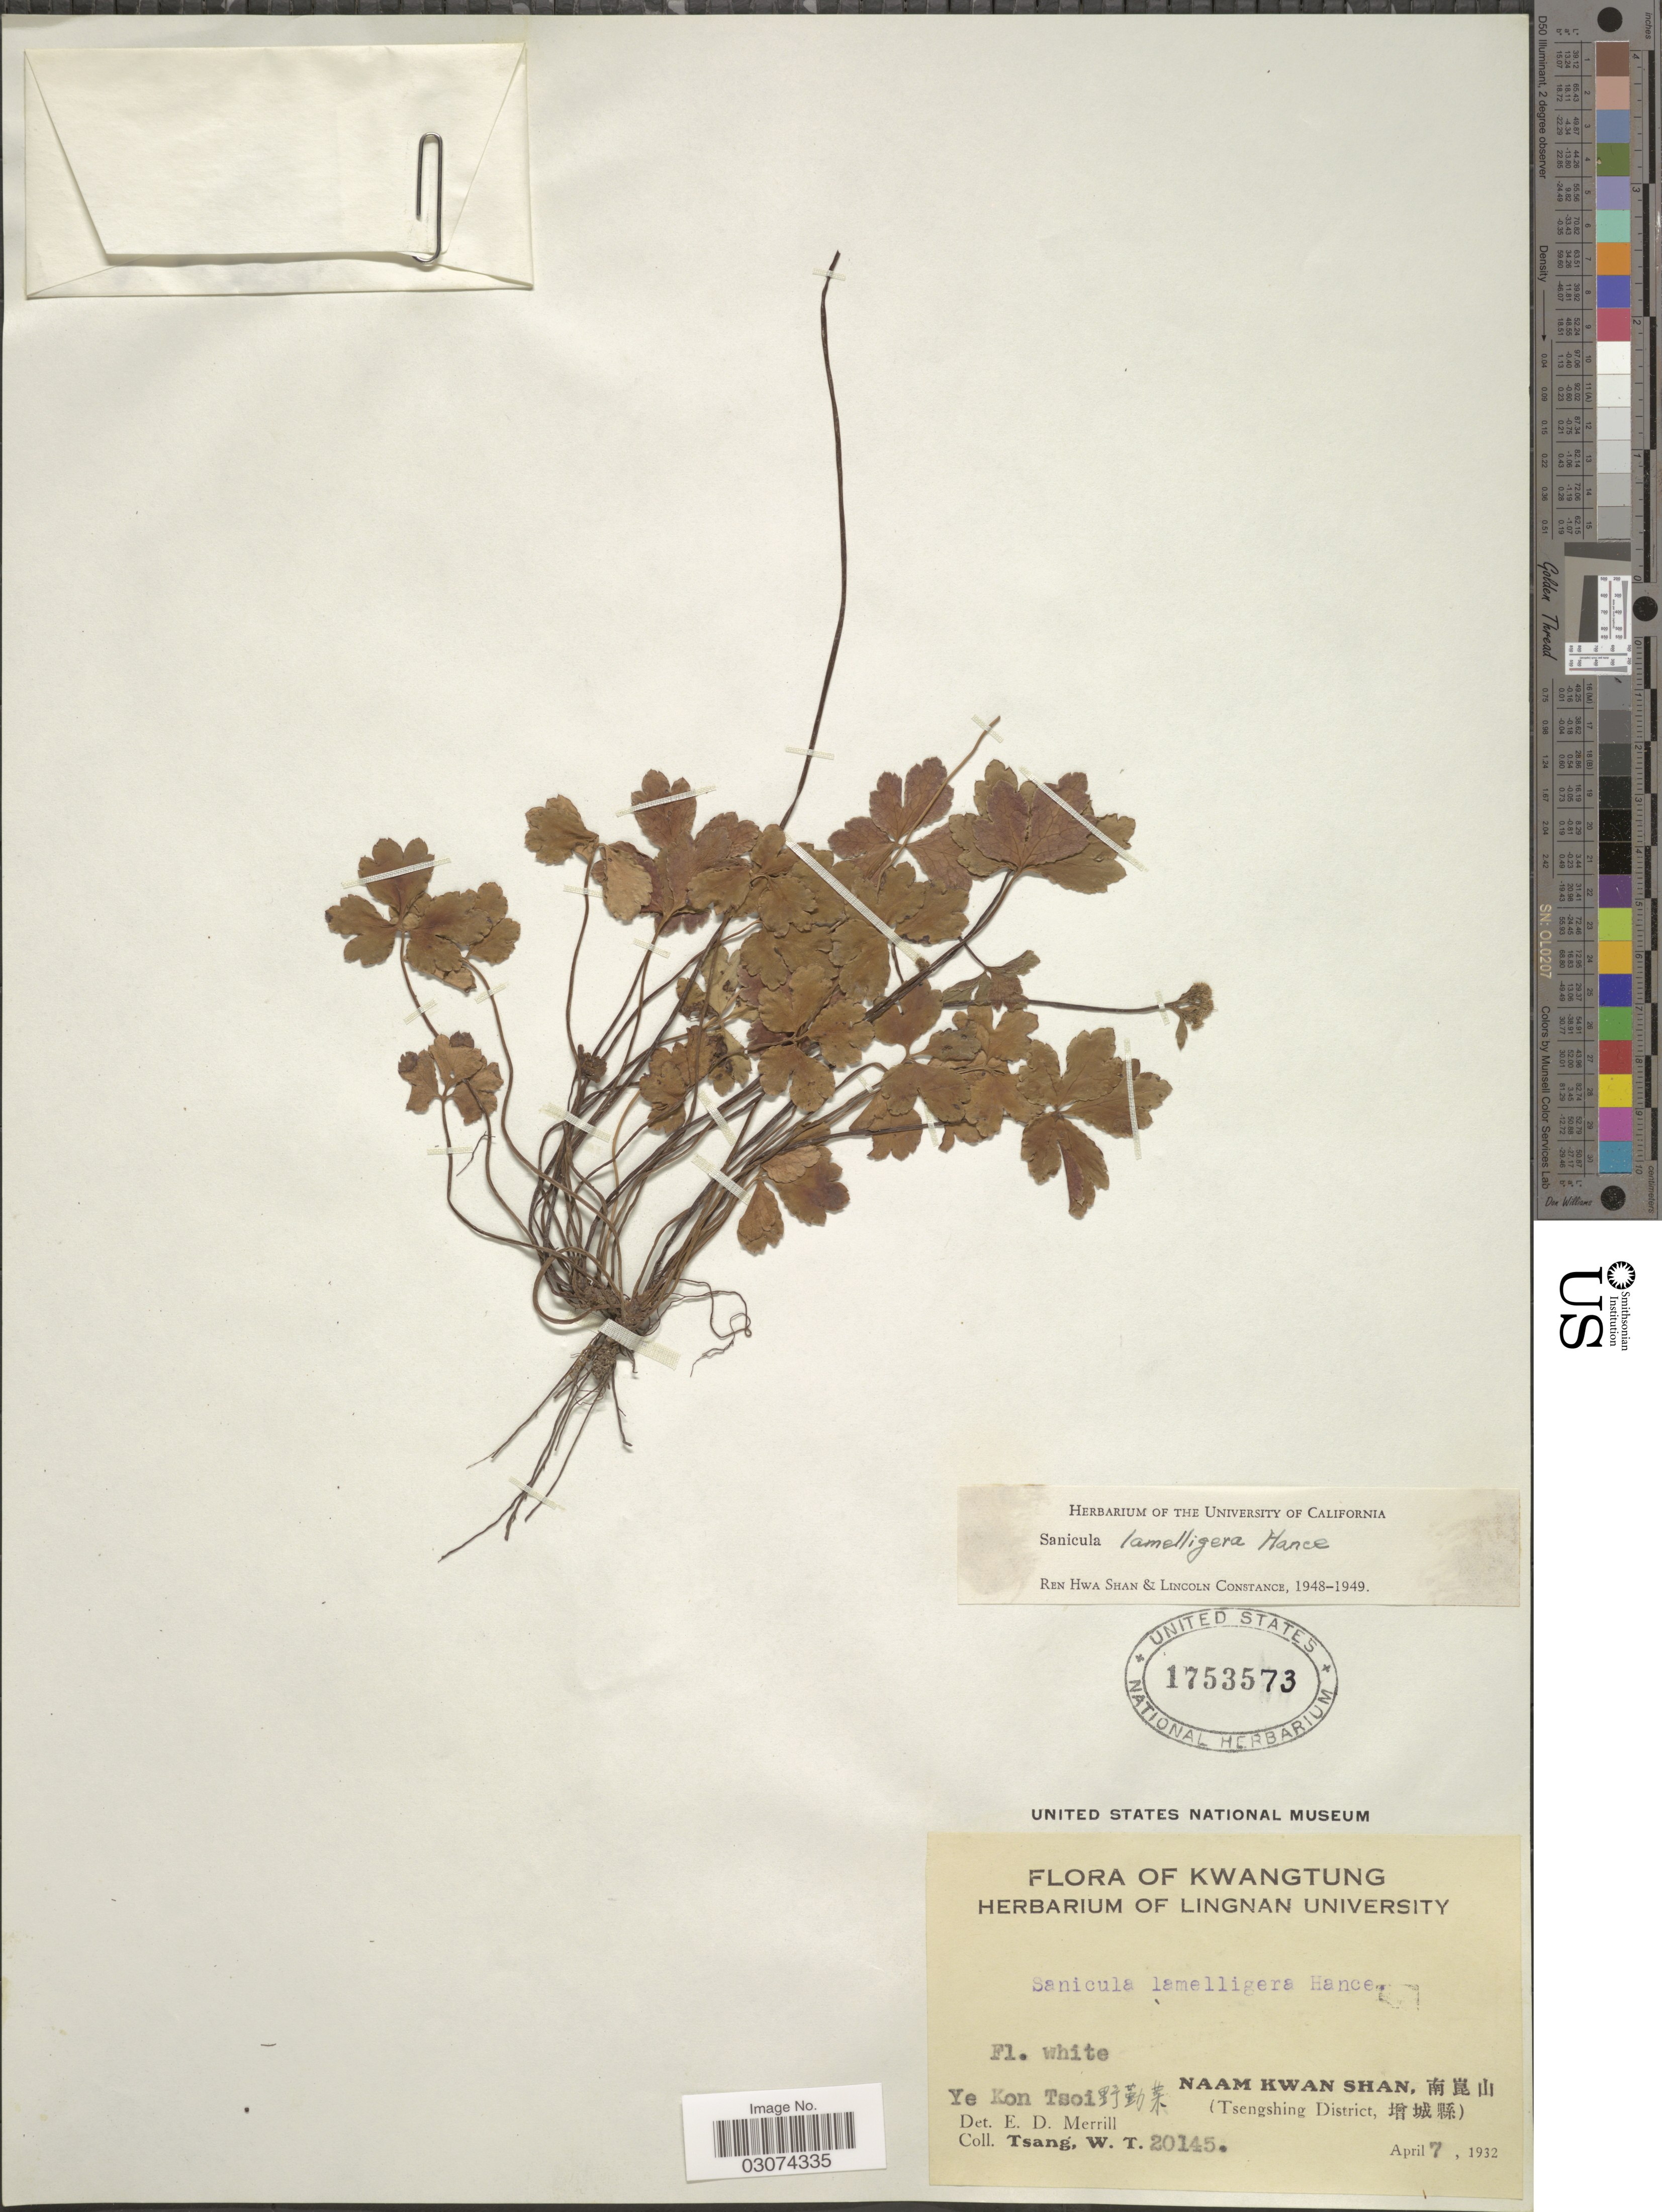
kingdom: Plantae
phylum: Tracheophyta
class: Magnoliopsida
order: Apiales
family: Apiaceae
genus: Sanicula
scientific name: Sanicula lamelligera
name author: Hance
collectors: W. T. Tsang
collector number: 20145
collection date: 1932-04-07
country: China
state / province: Guangdong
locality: Kwangtung. Naam Kwan Shan (Tsengshing District). Ye kon Tsoi.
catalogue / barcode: US 1753573